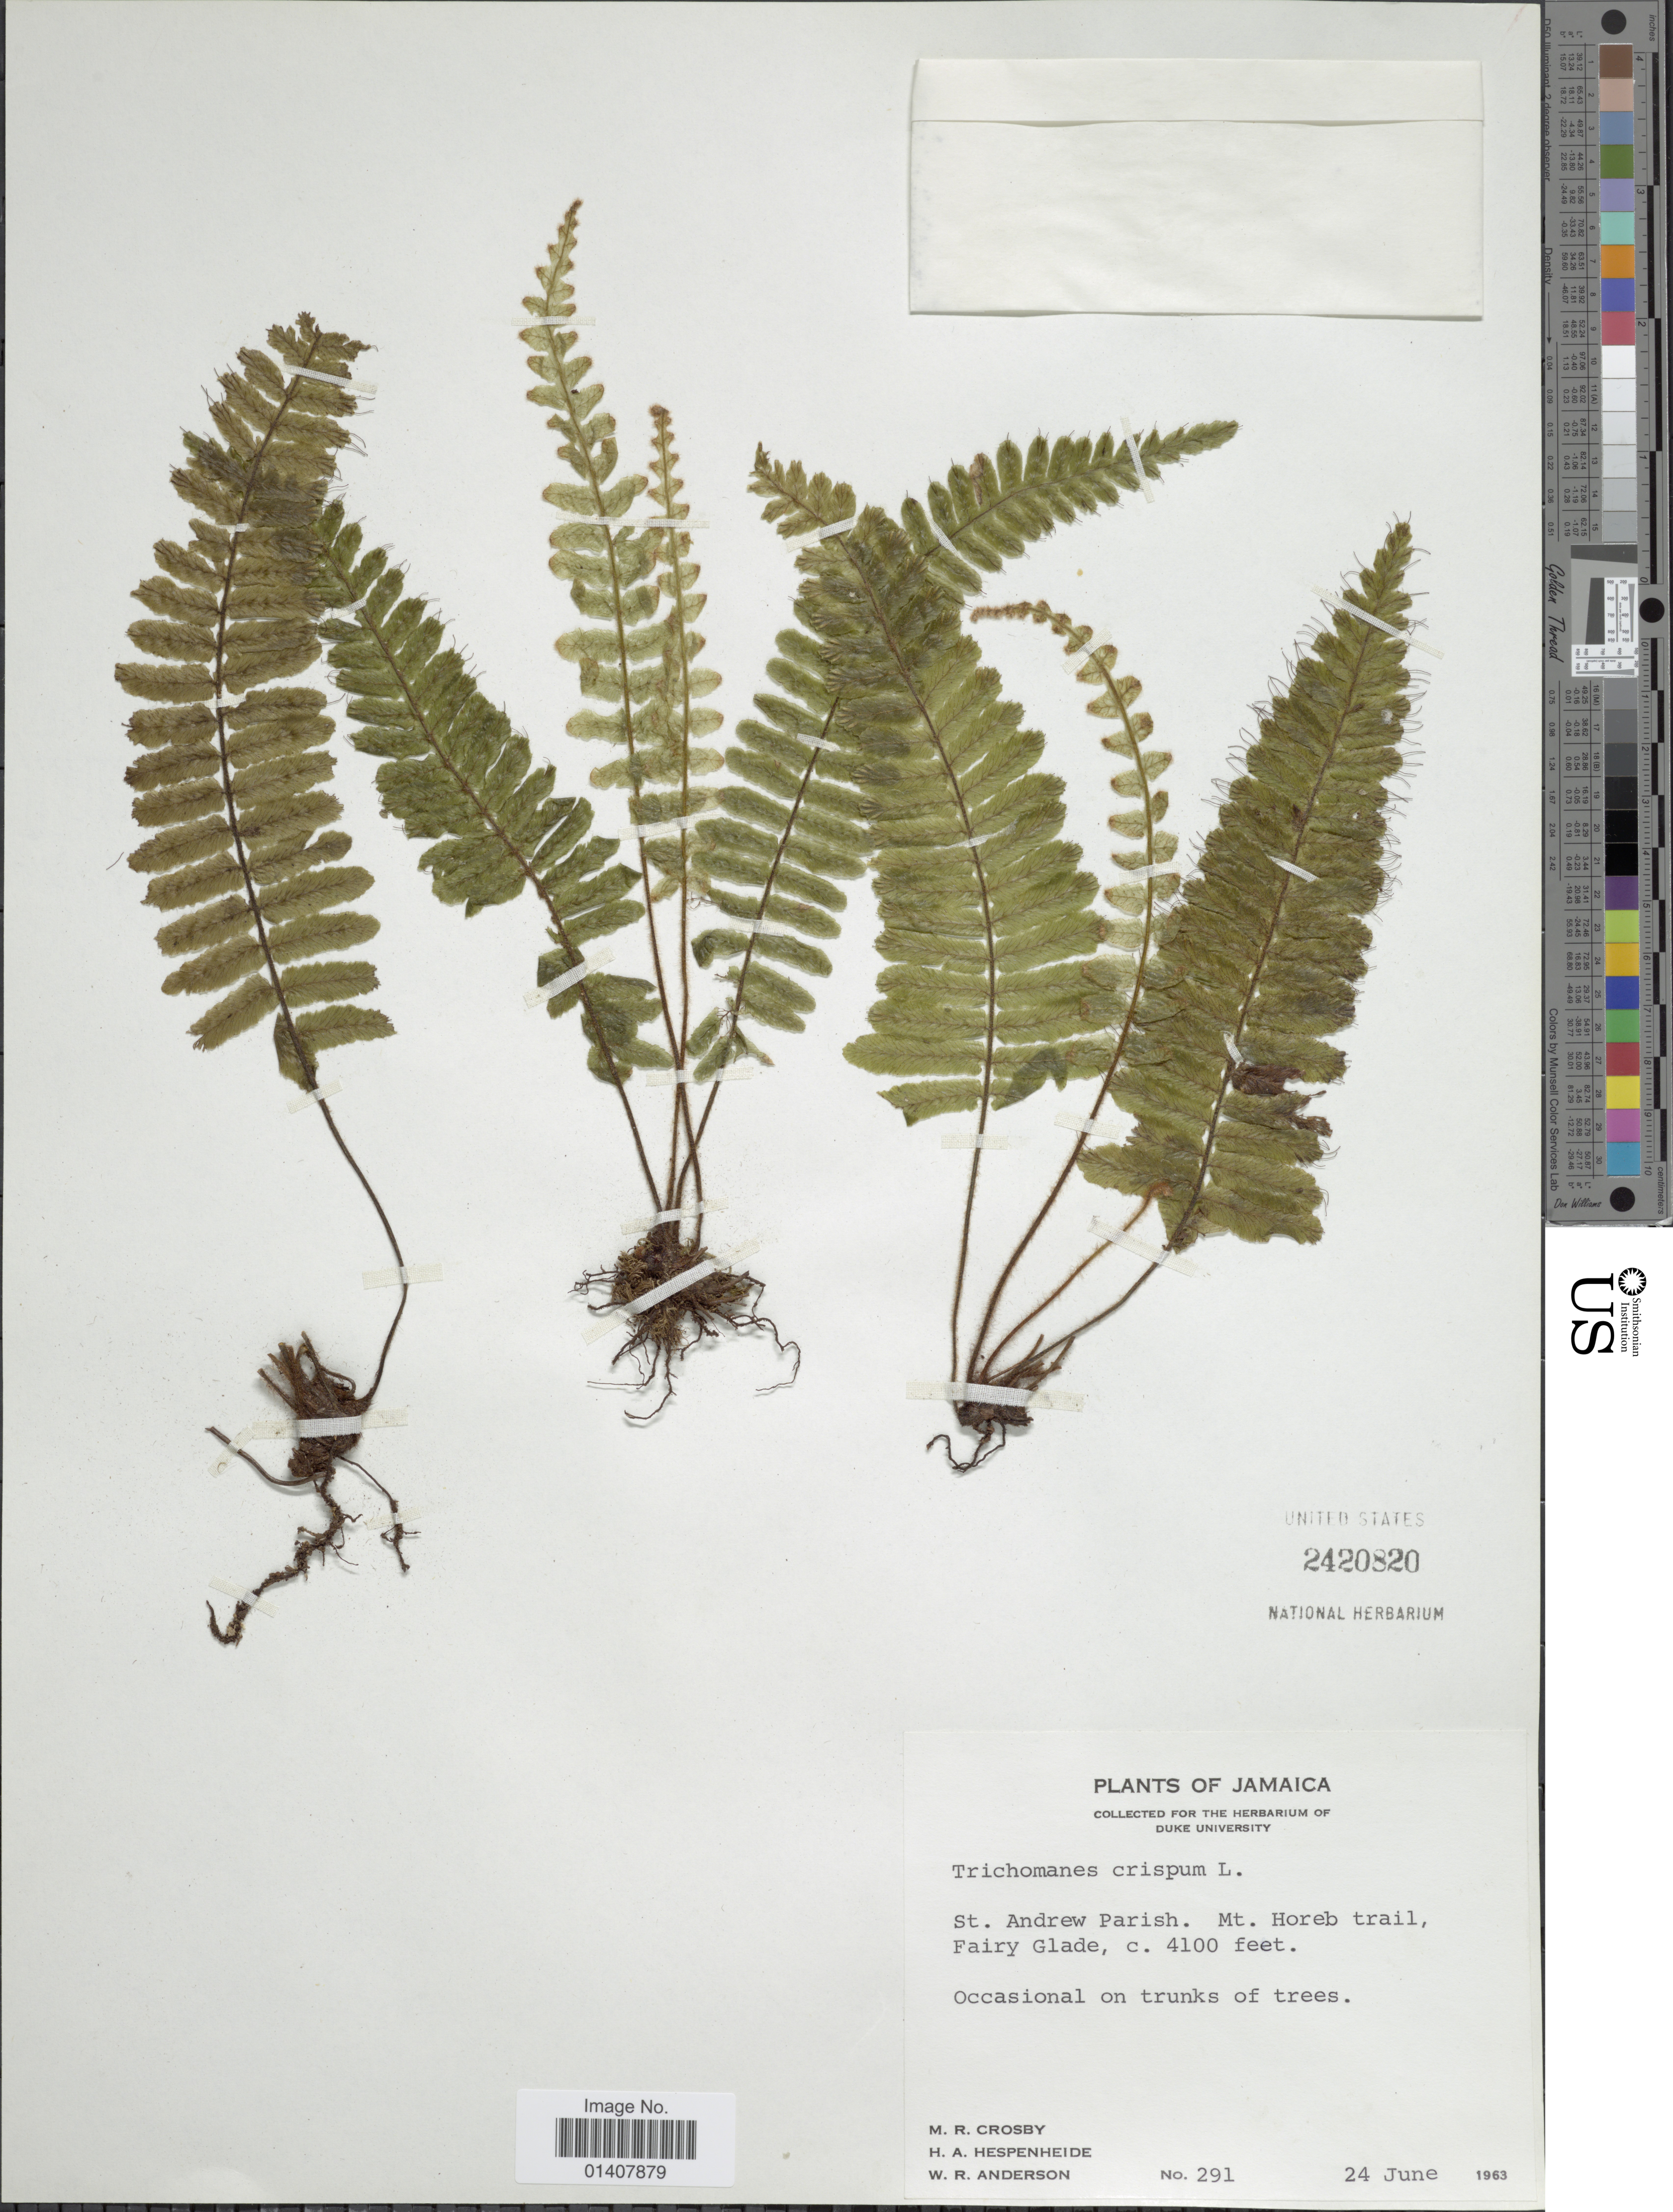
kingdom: Plantae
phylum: Tracheophyta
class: Polypodiopsida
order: Hymenophyllales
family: Hymenophyllaceae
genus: Trichomanes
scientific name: Trichomanes crispum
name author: L.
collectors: M. R. Crosby, H. A. Hespenheide & W. Anderson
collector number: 291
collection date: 1963-06-24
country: Jamaica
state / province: Saint Andrew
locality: St. Andrew Parish, Mt. Horeb trail, Fairy Glade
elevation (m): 1250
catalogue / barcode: US 2420820